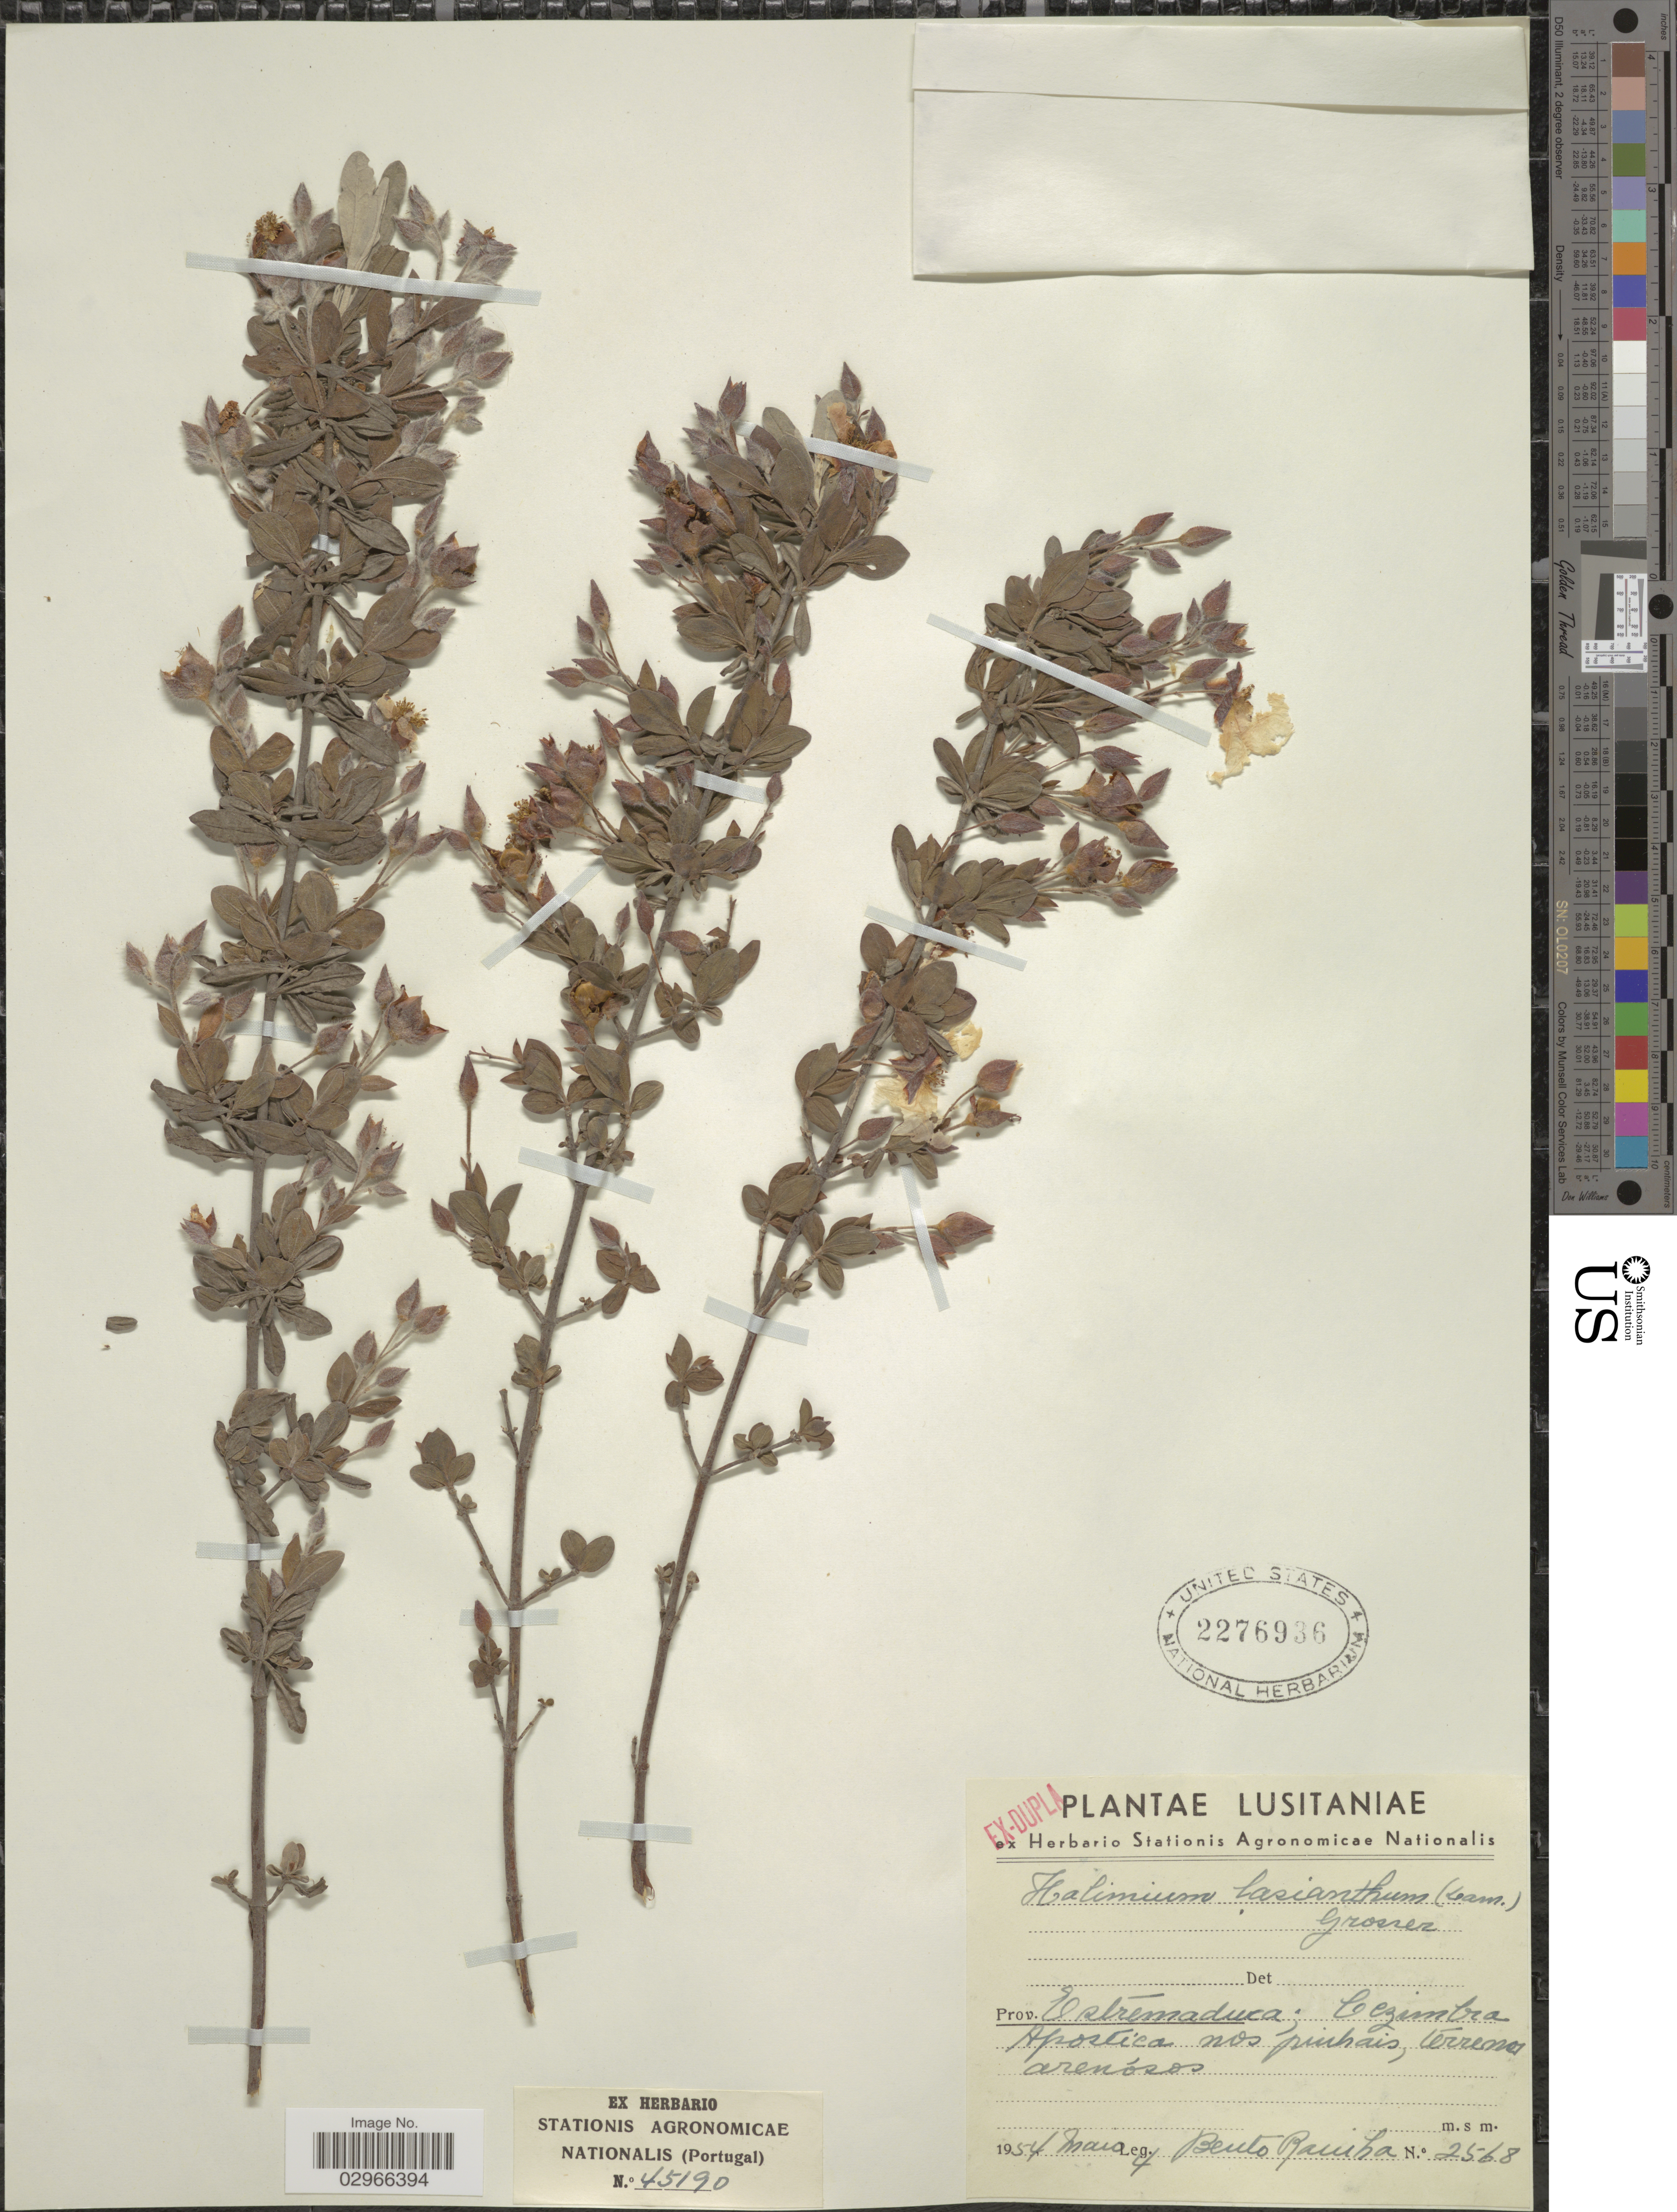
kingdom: Plantae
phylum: Tracheophyta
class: Magnoliopsida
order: Malvales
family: Cistaceae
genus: Halimium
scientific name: Halimium lasianthum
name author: (Lam.) Spach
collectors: B. Rainha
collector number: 2568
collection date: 1954-05-04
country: Portugal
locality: Lusitaniae. Prov. Extremadura; Cezimbra Apostica.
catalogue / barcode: US 2276936